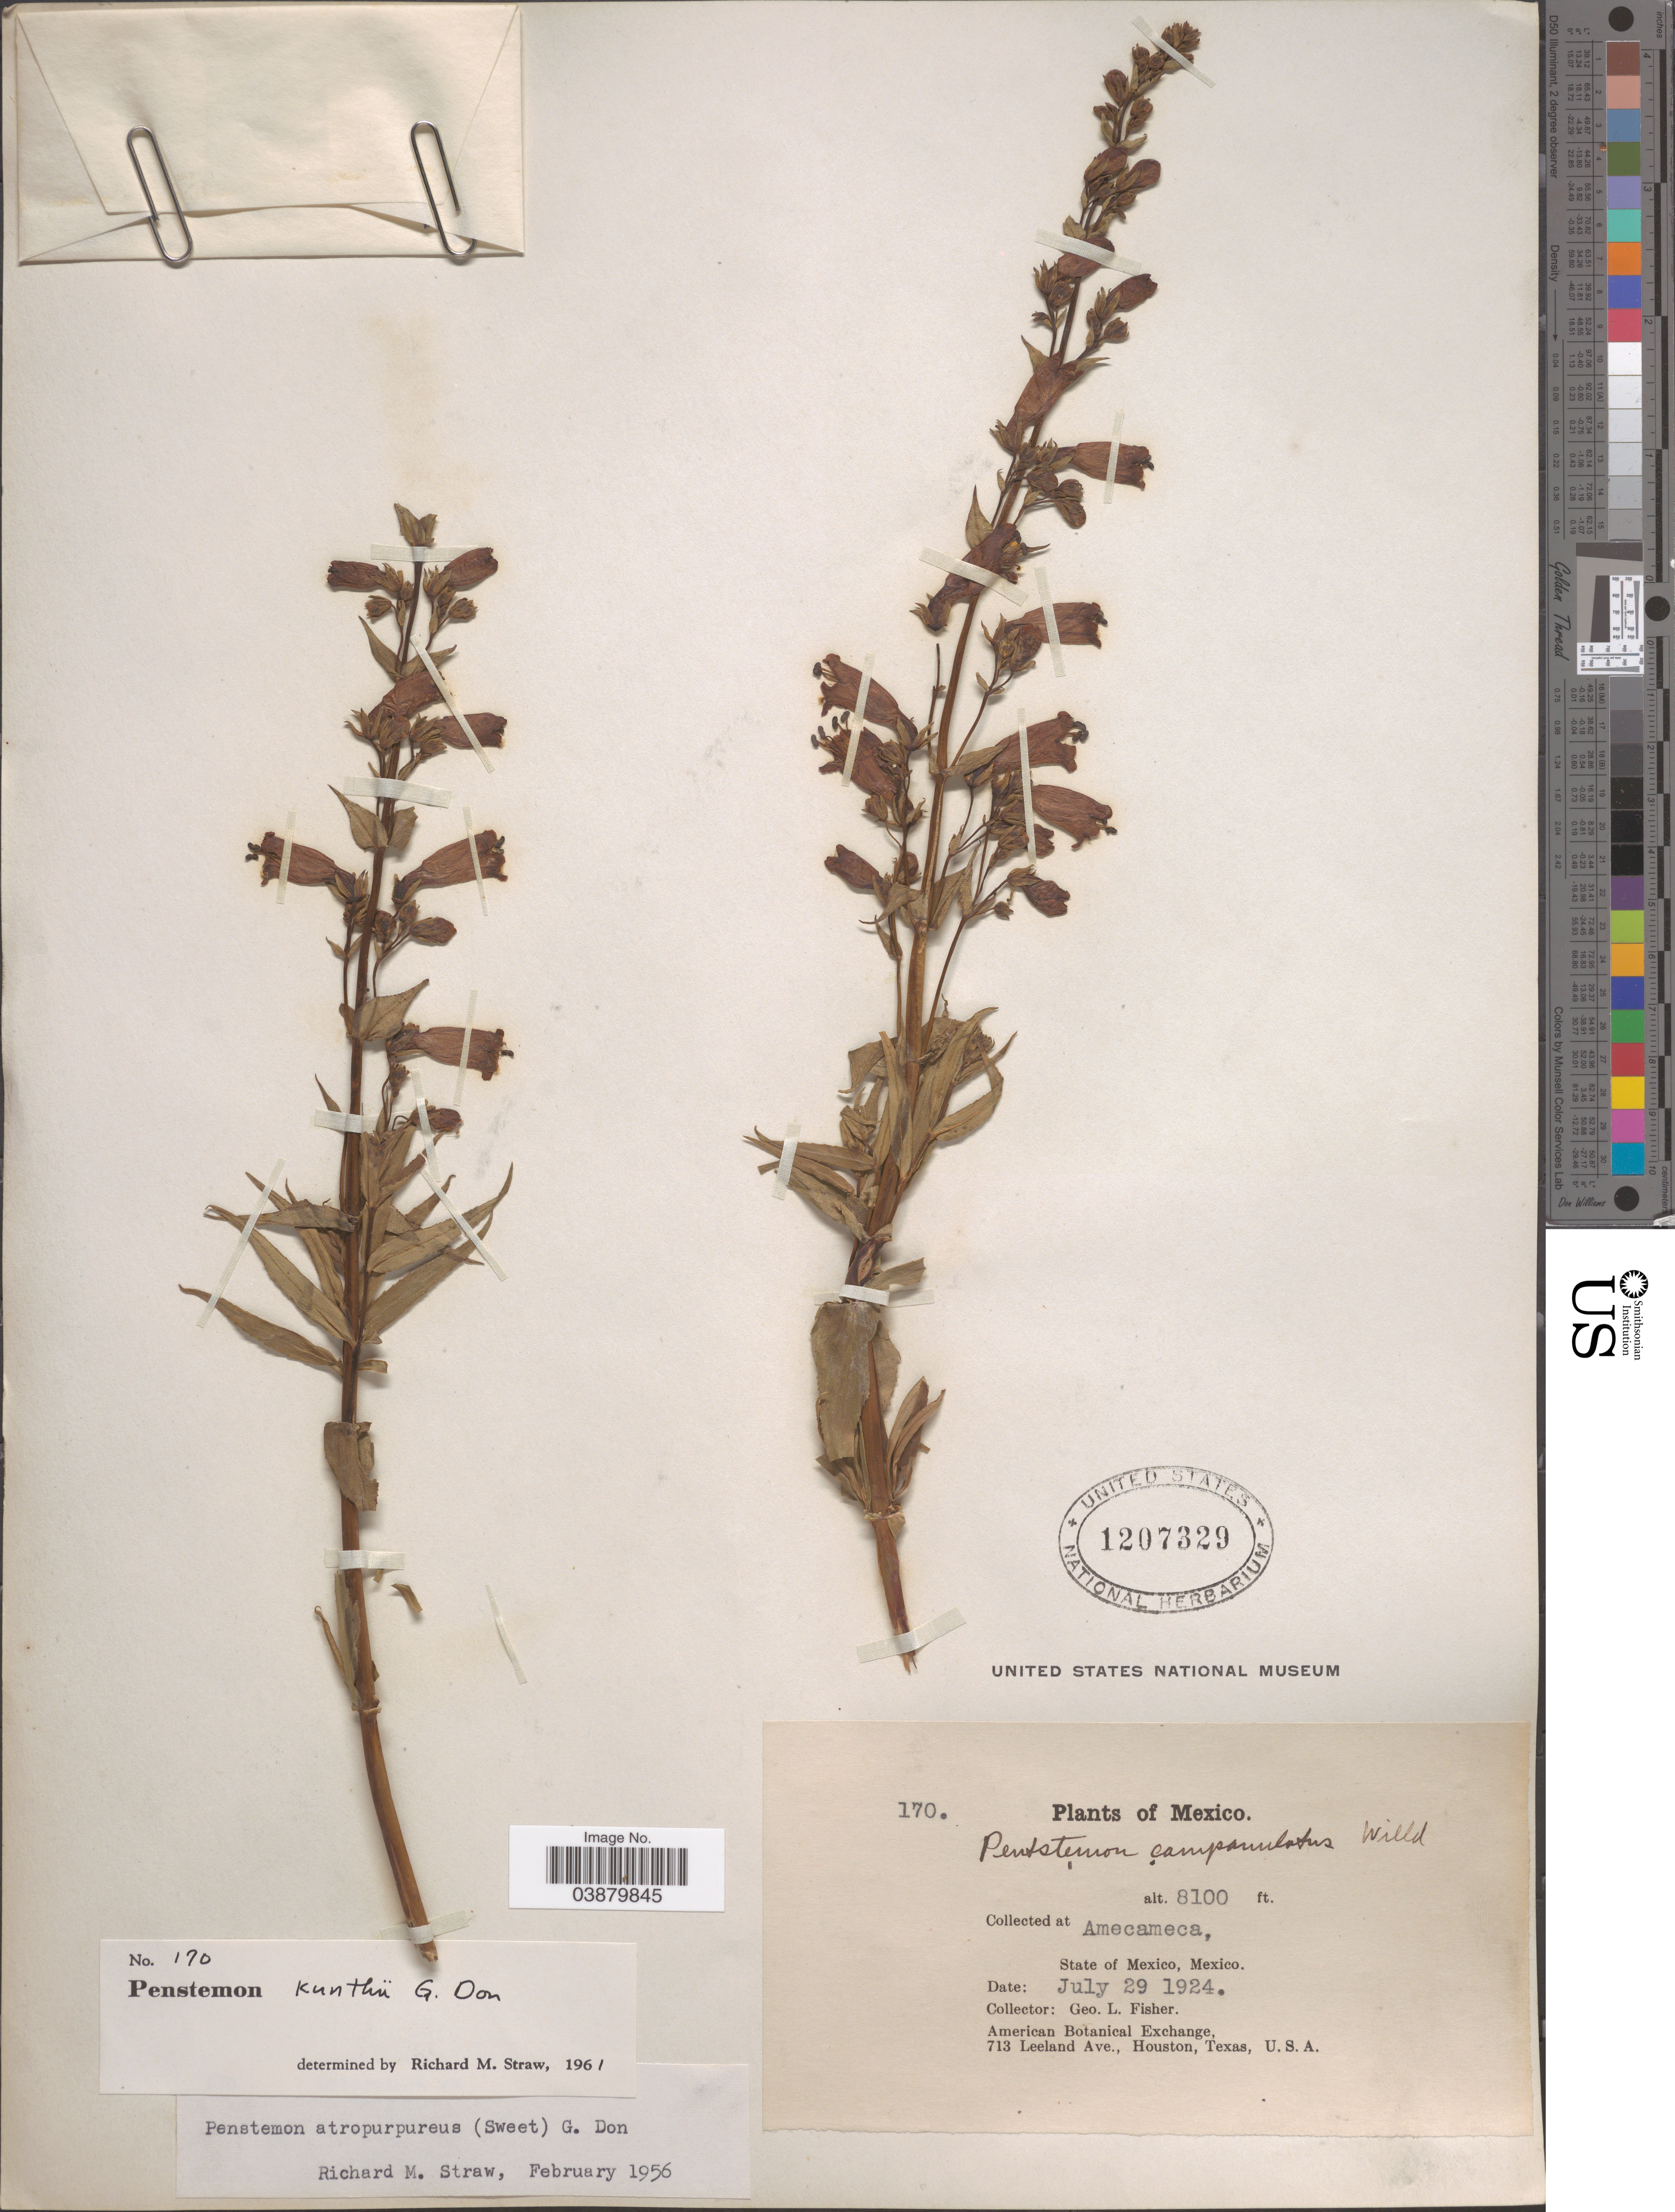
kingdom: Plantae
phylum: Tracheophyta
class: Magnoliopsida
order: Lamiales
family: Plantaginaceae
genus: Penstemon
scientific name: Penstemon kunthii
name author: G. Don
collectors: G. L. Fisher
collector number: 170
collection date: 1924-07-29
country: Mexico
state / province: México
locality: At Amecameca.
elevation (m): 2469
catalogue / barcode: US 1207329